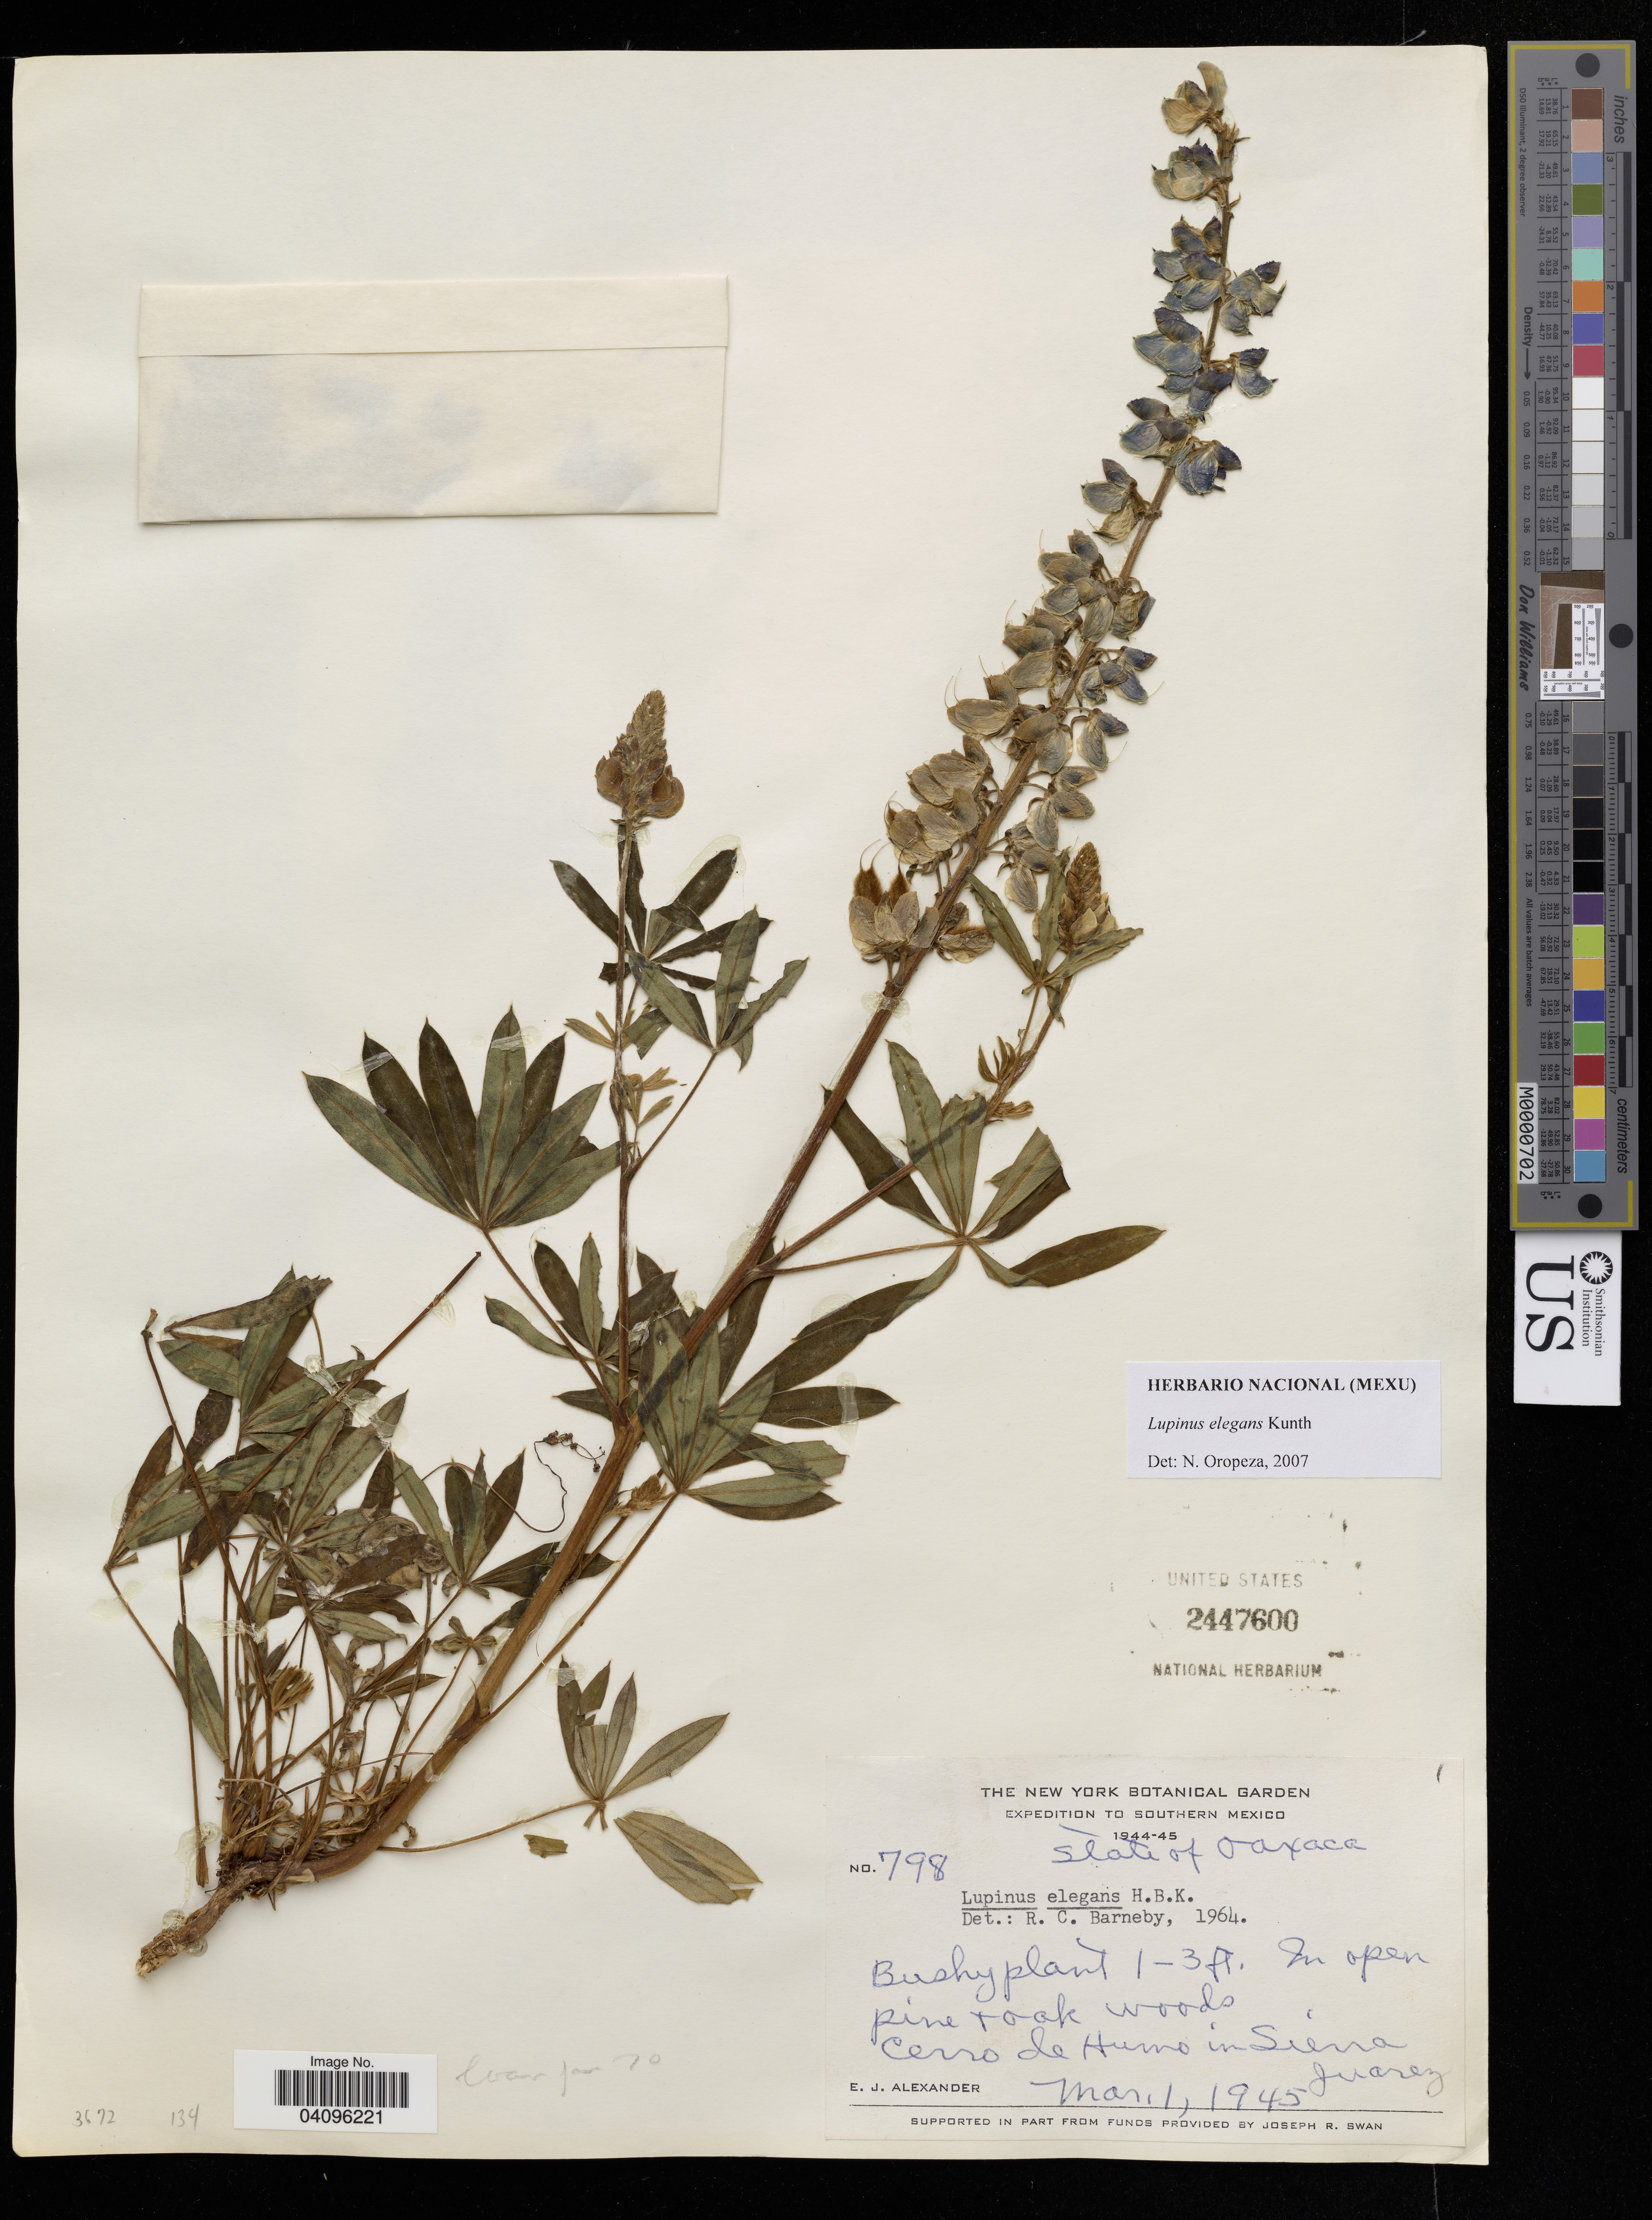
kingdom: Plantae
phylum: Tracheophyta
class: Magnoliopsida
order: Fabales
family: Fabaceae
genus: Lupinus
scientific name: Lupinus elegans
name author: Kunth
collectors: E. J. Alexander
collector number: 798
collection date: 1945-03-01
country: Mexico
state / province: Oaxaca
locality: State of Oaxaca. Cerro de Humo in Sierra Juarez.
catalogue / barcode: US 2447600